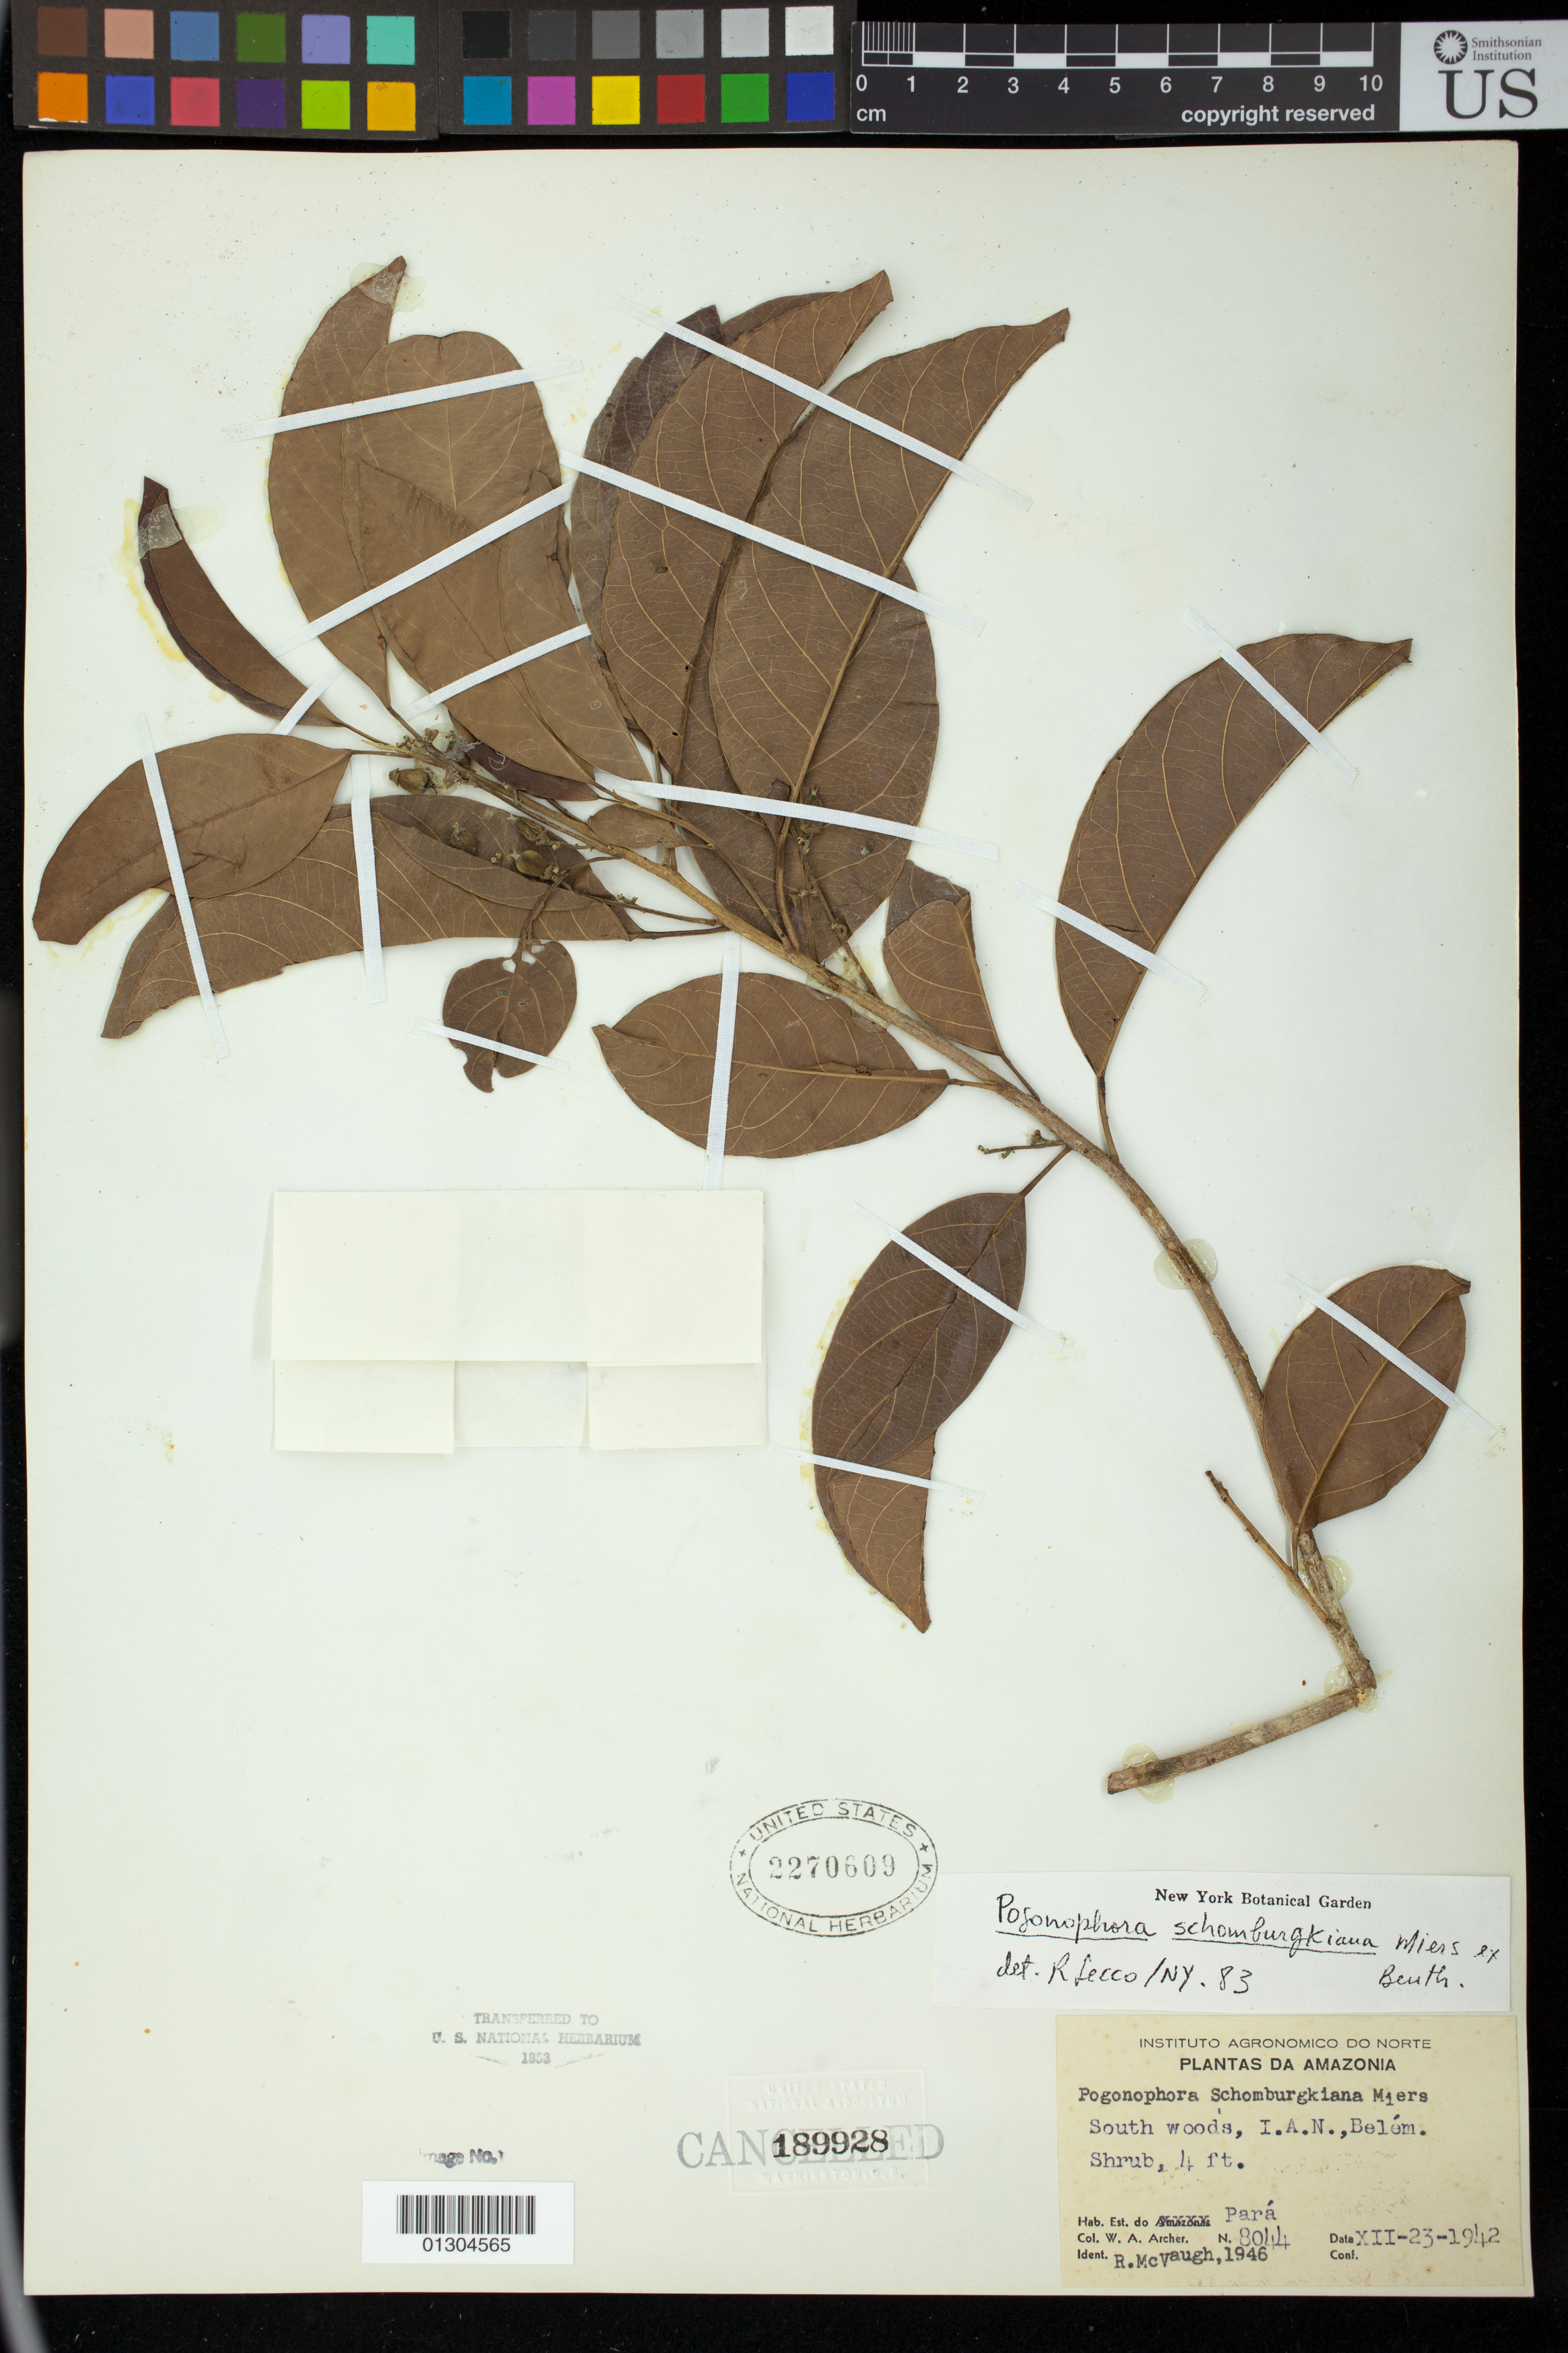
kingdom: Plantae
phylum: Tracheophyta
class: Magnoliopsida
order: Malpighiales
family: Peraceae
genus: Pogonophora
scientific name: Pogonophora schomburgkiana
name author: Miers ex Benth.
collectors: W. A. Archer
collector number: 8044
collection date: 1942-12-23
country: Brazil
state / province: Pará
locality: South woods, I.A.N., Belem.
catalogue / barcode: US 2270609